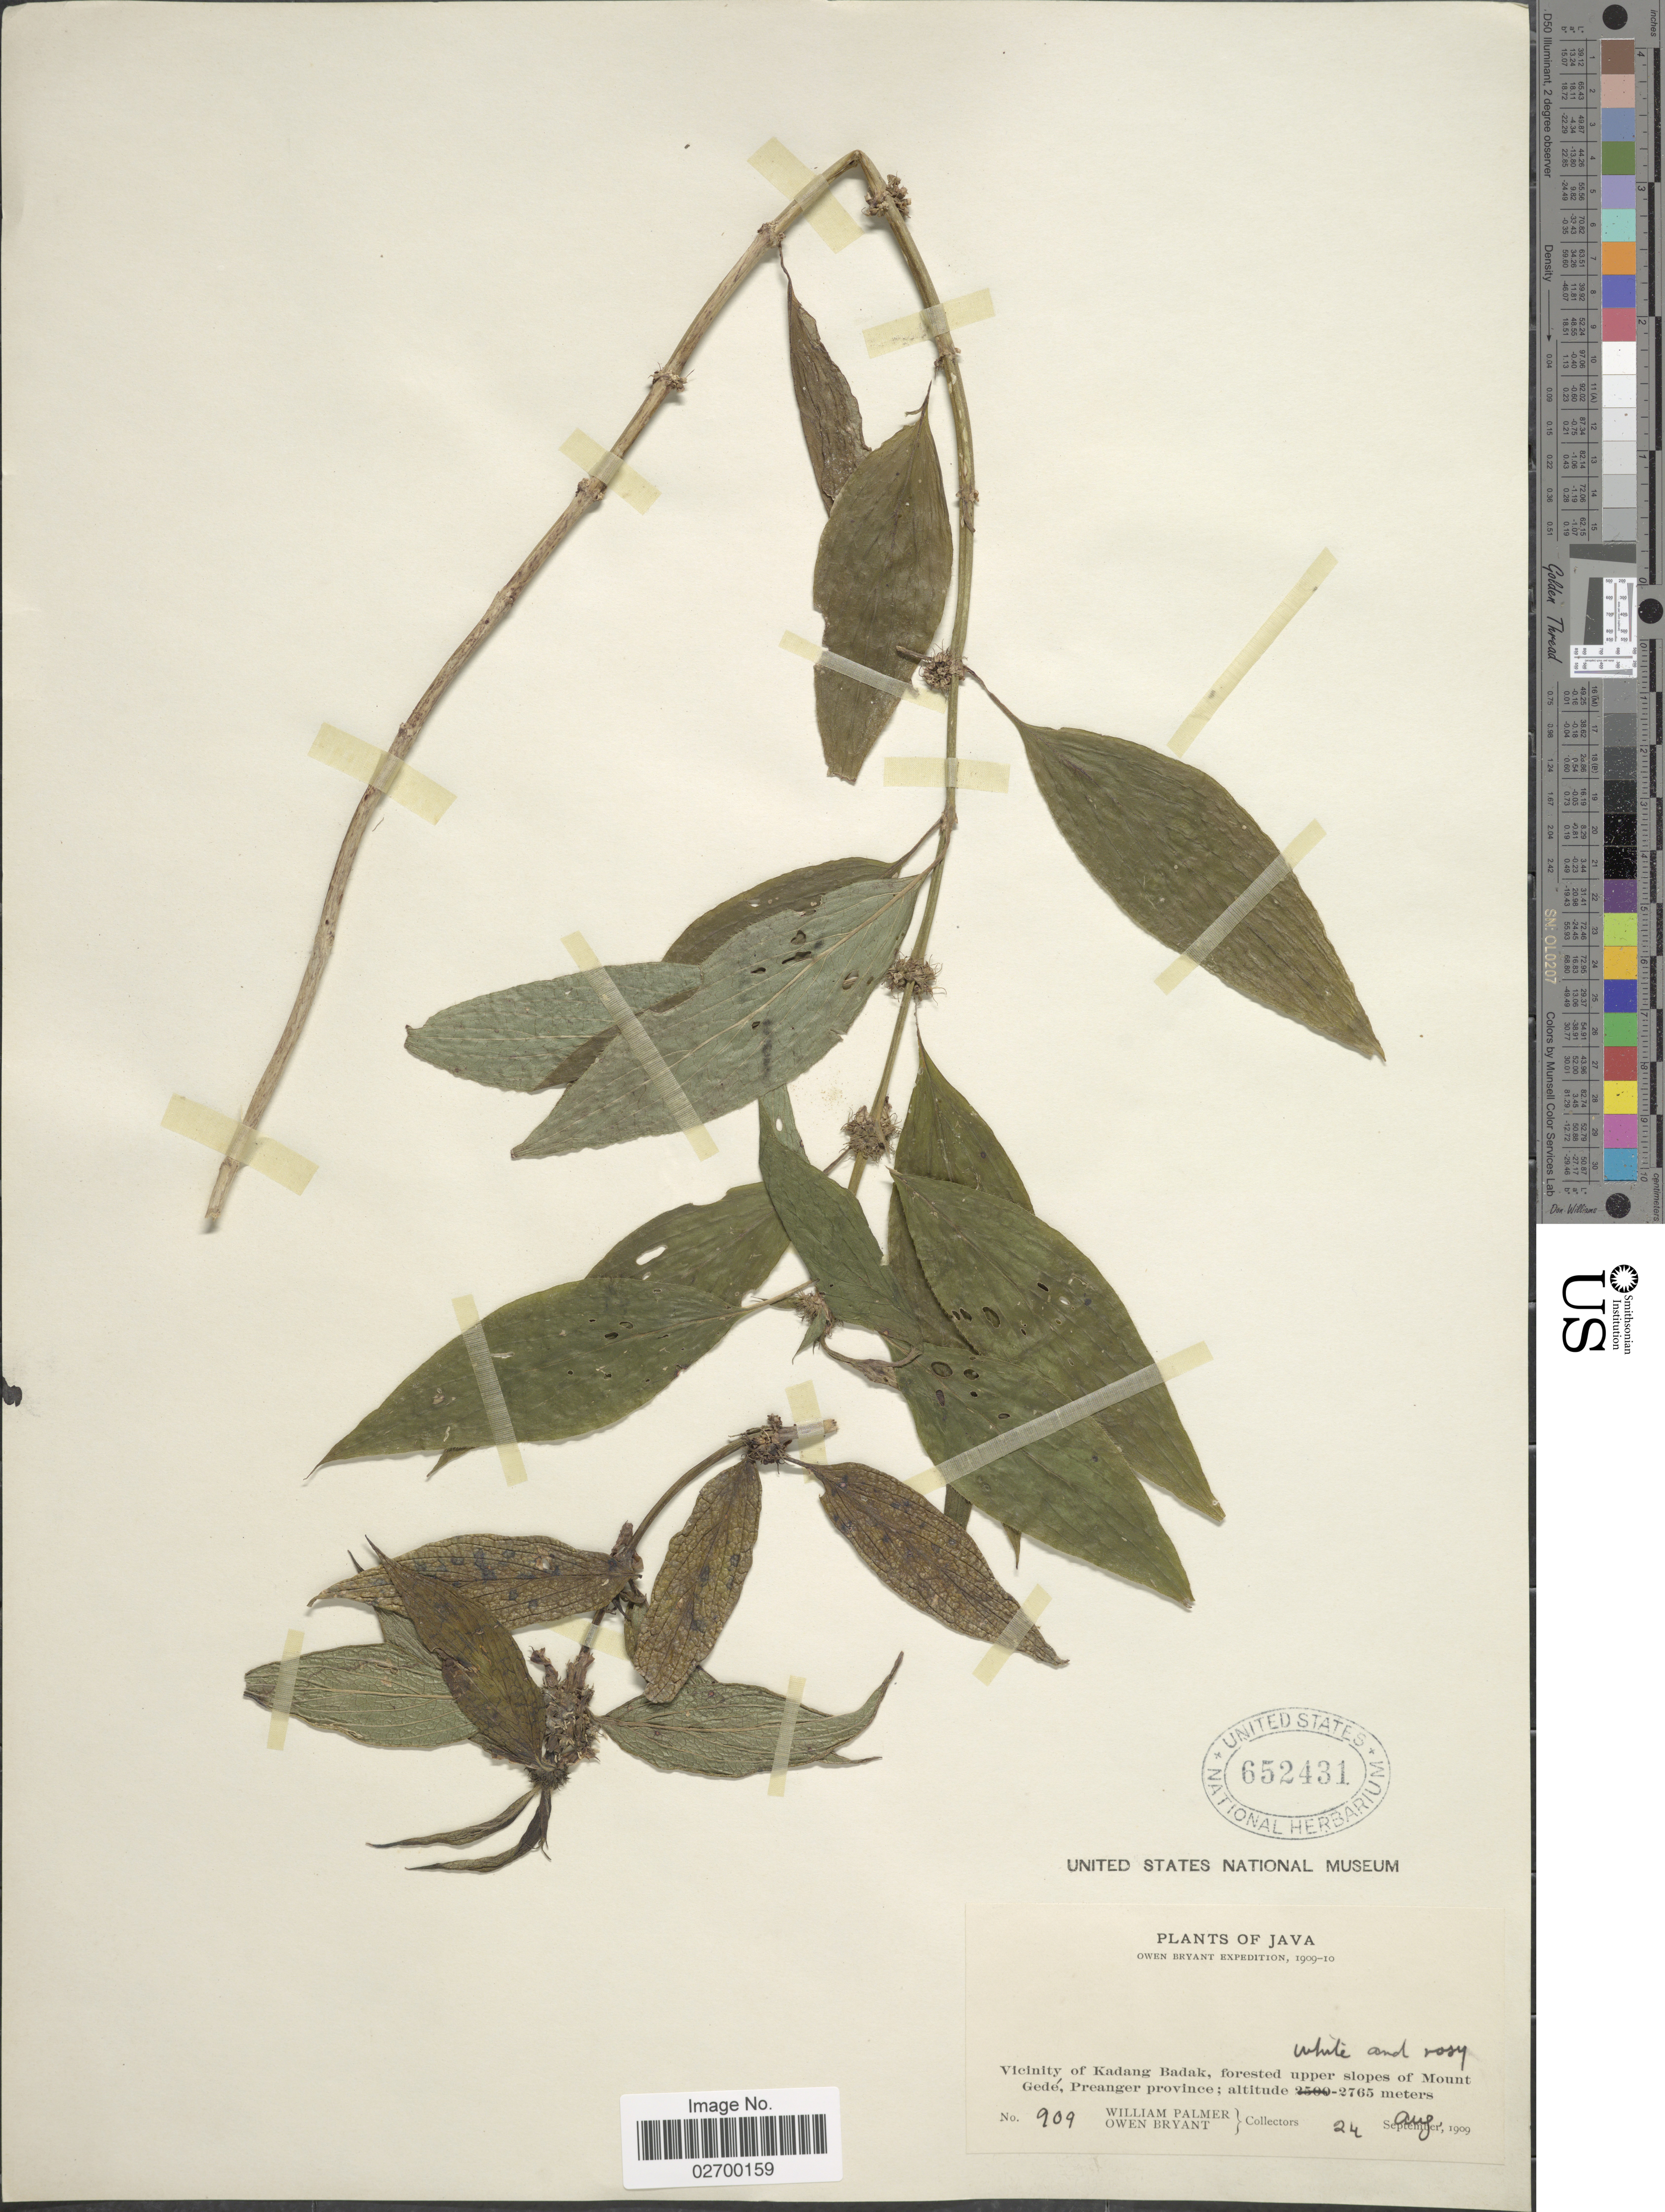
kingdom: Plantae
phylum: Tracheophyta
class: Magnoliopsida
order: Gentianales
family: Rubiaceae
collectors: W. Palmer & O. Bryant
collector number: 909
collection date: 1909-08-24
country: Indonesia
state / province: Java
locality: Vicinity of Kadang Badak, forested upper slopes of Mount Gede, Preanger province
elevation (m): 2765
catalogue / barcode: US 652431